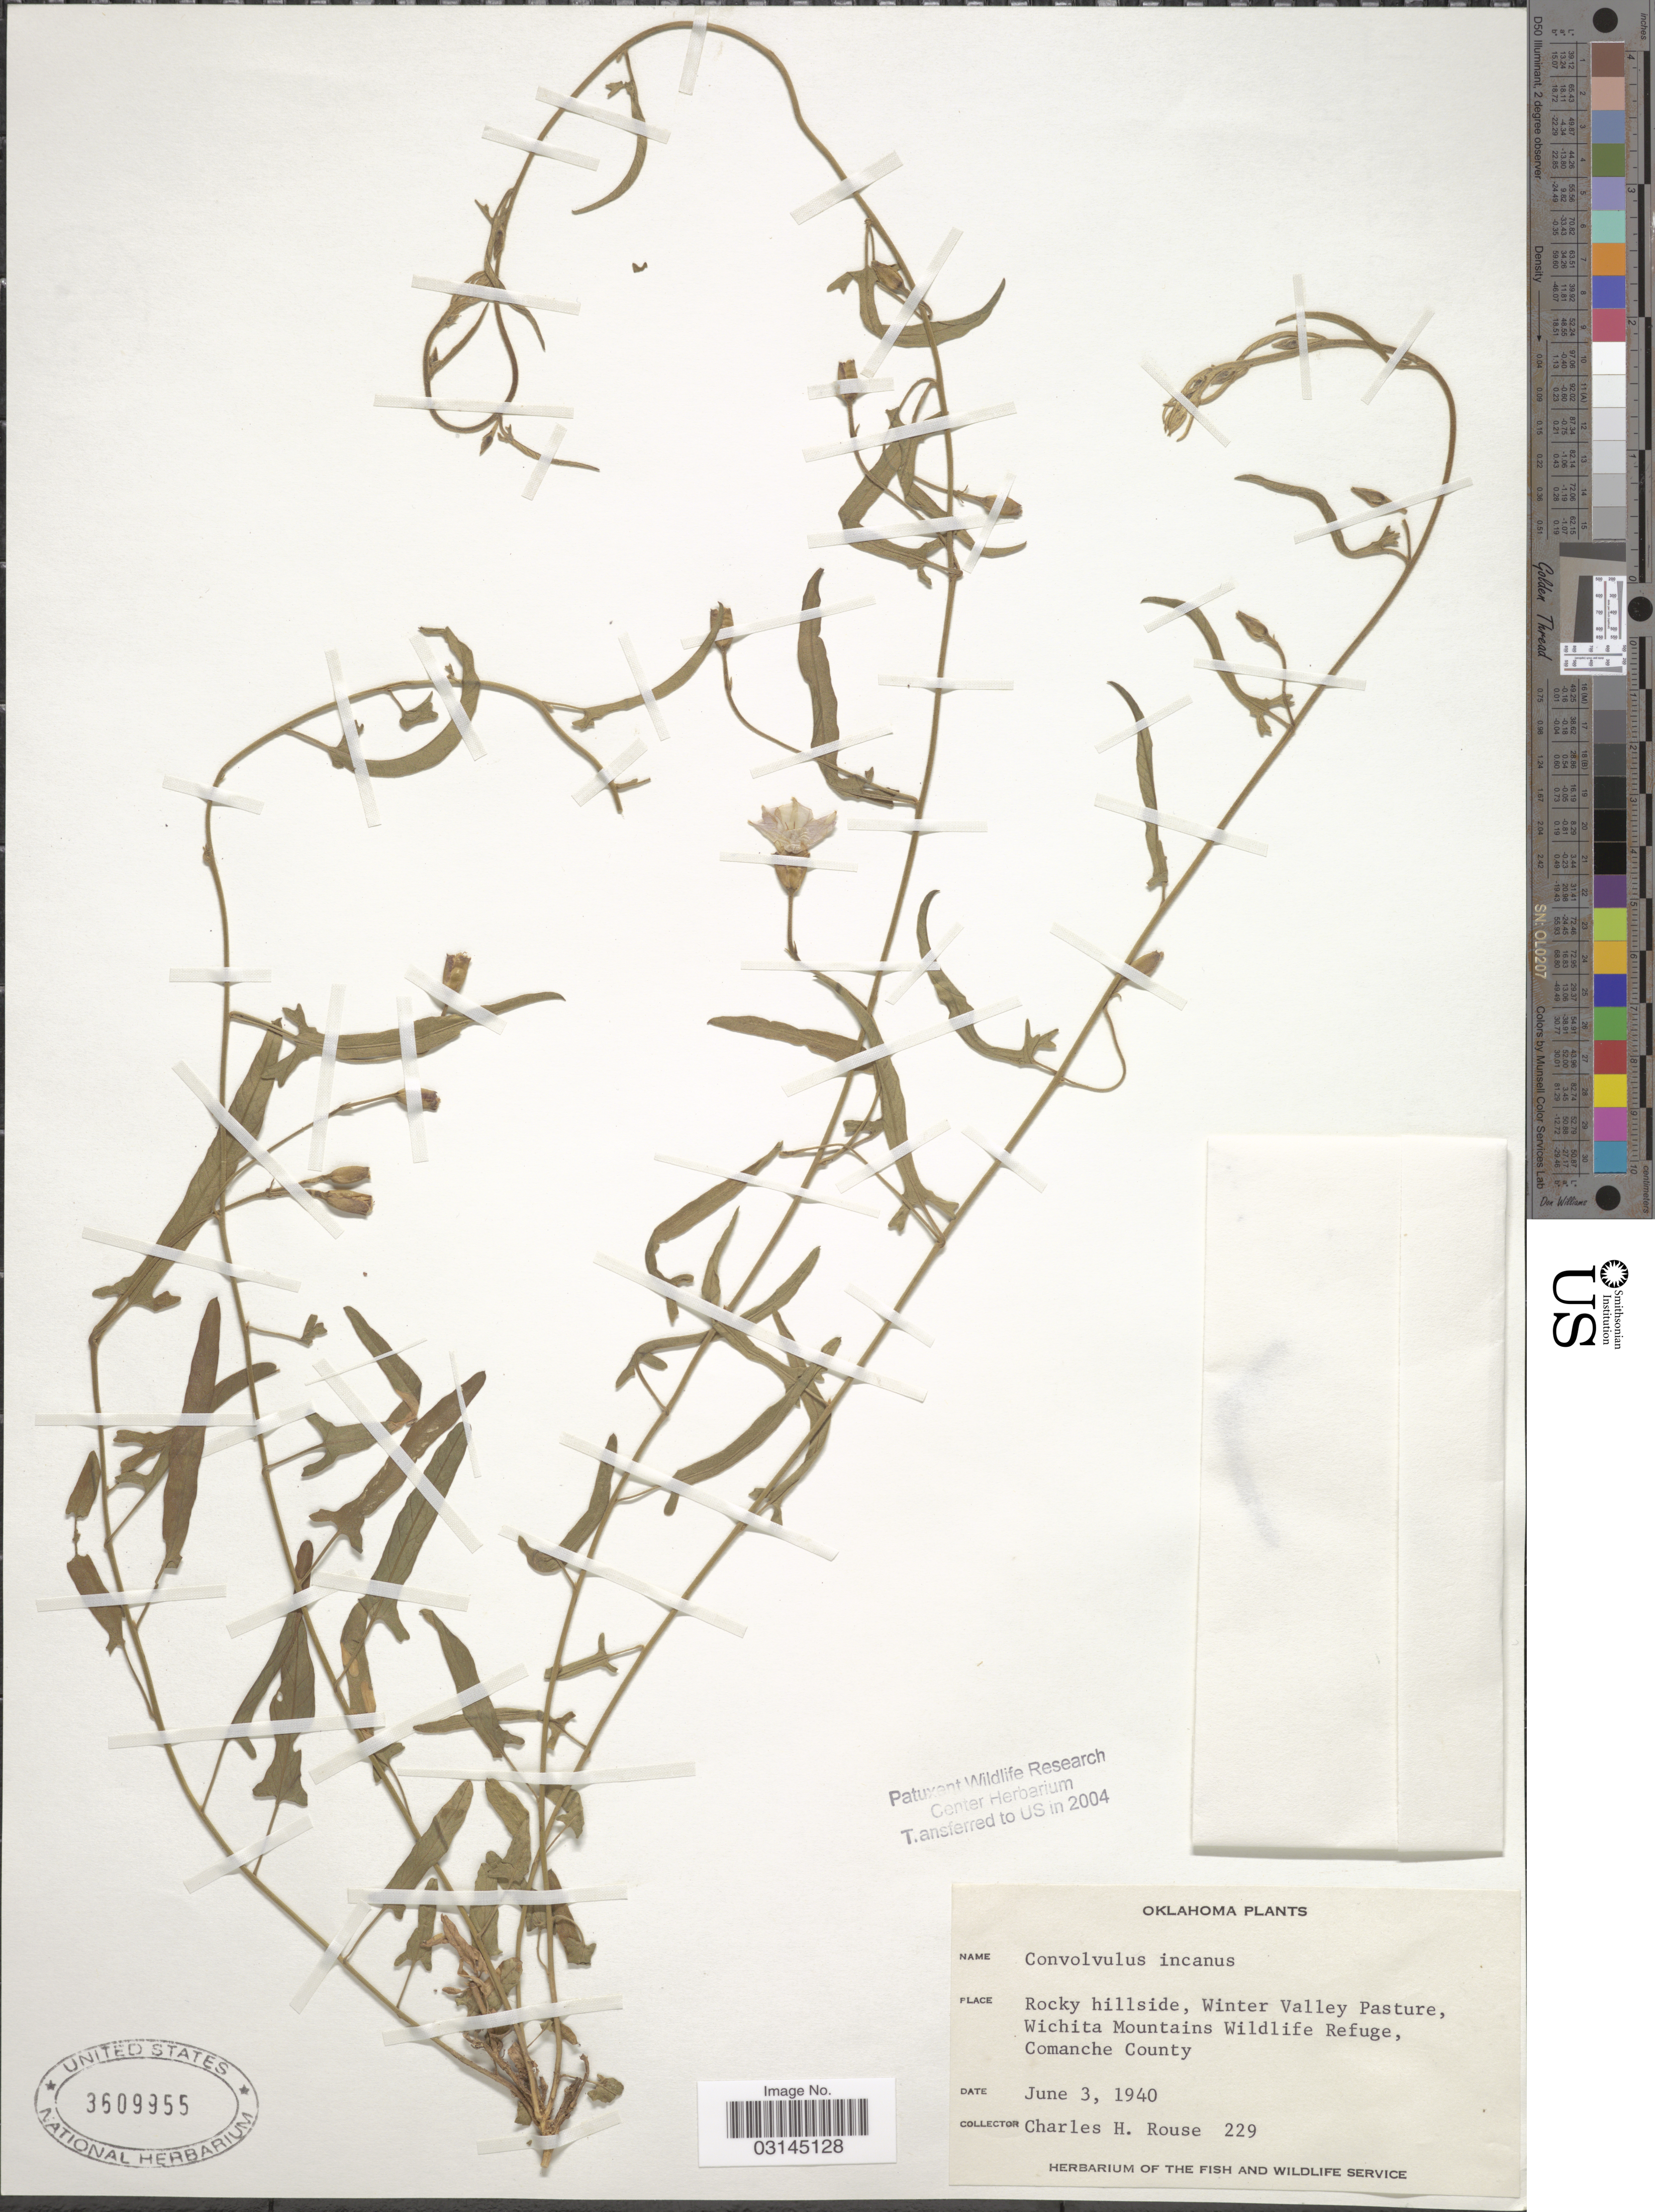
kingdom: Plantae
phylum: Tracheophyta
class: Magnoliopsida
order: Solanales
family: Convolvulaceae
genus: Convolvulus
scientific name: Convolvulus incanus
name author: Vahl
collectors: C. Rouse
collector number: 29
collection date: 1940-06-03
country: United States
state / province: Oklahoma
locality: Rocky hillside, Winter Valley Pasture, Wichita Mountains Wildlife Refuge, Comanche County.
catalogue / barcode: US 3609955